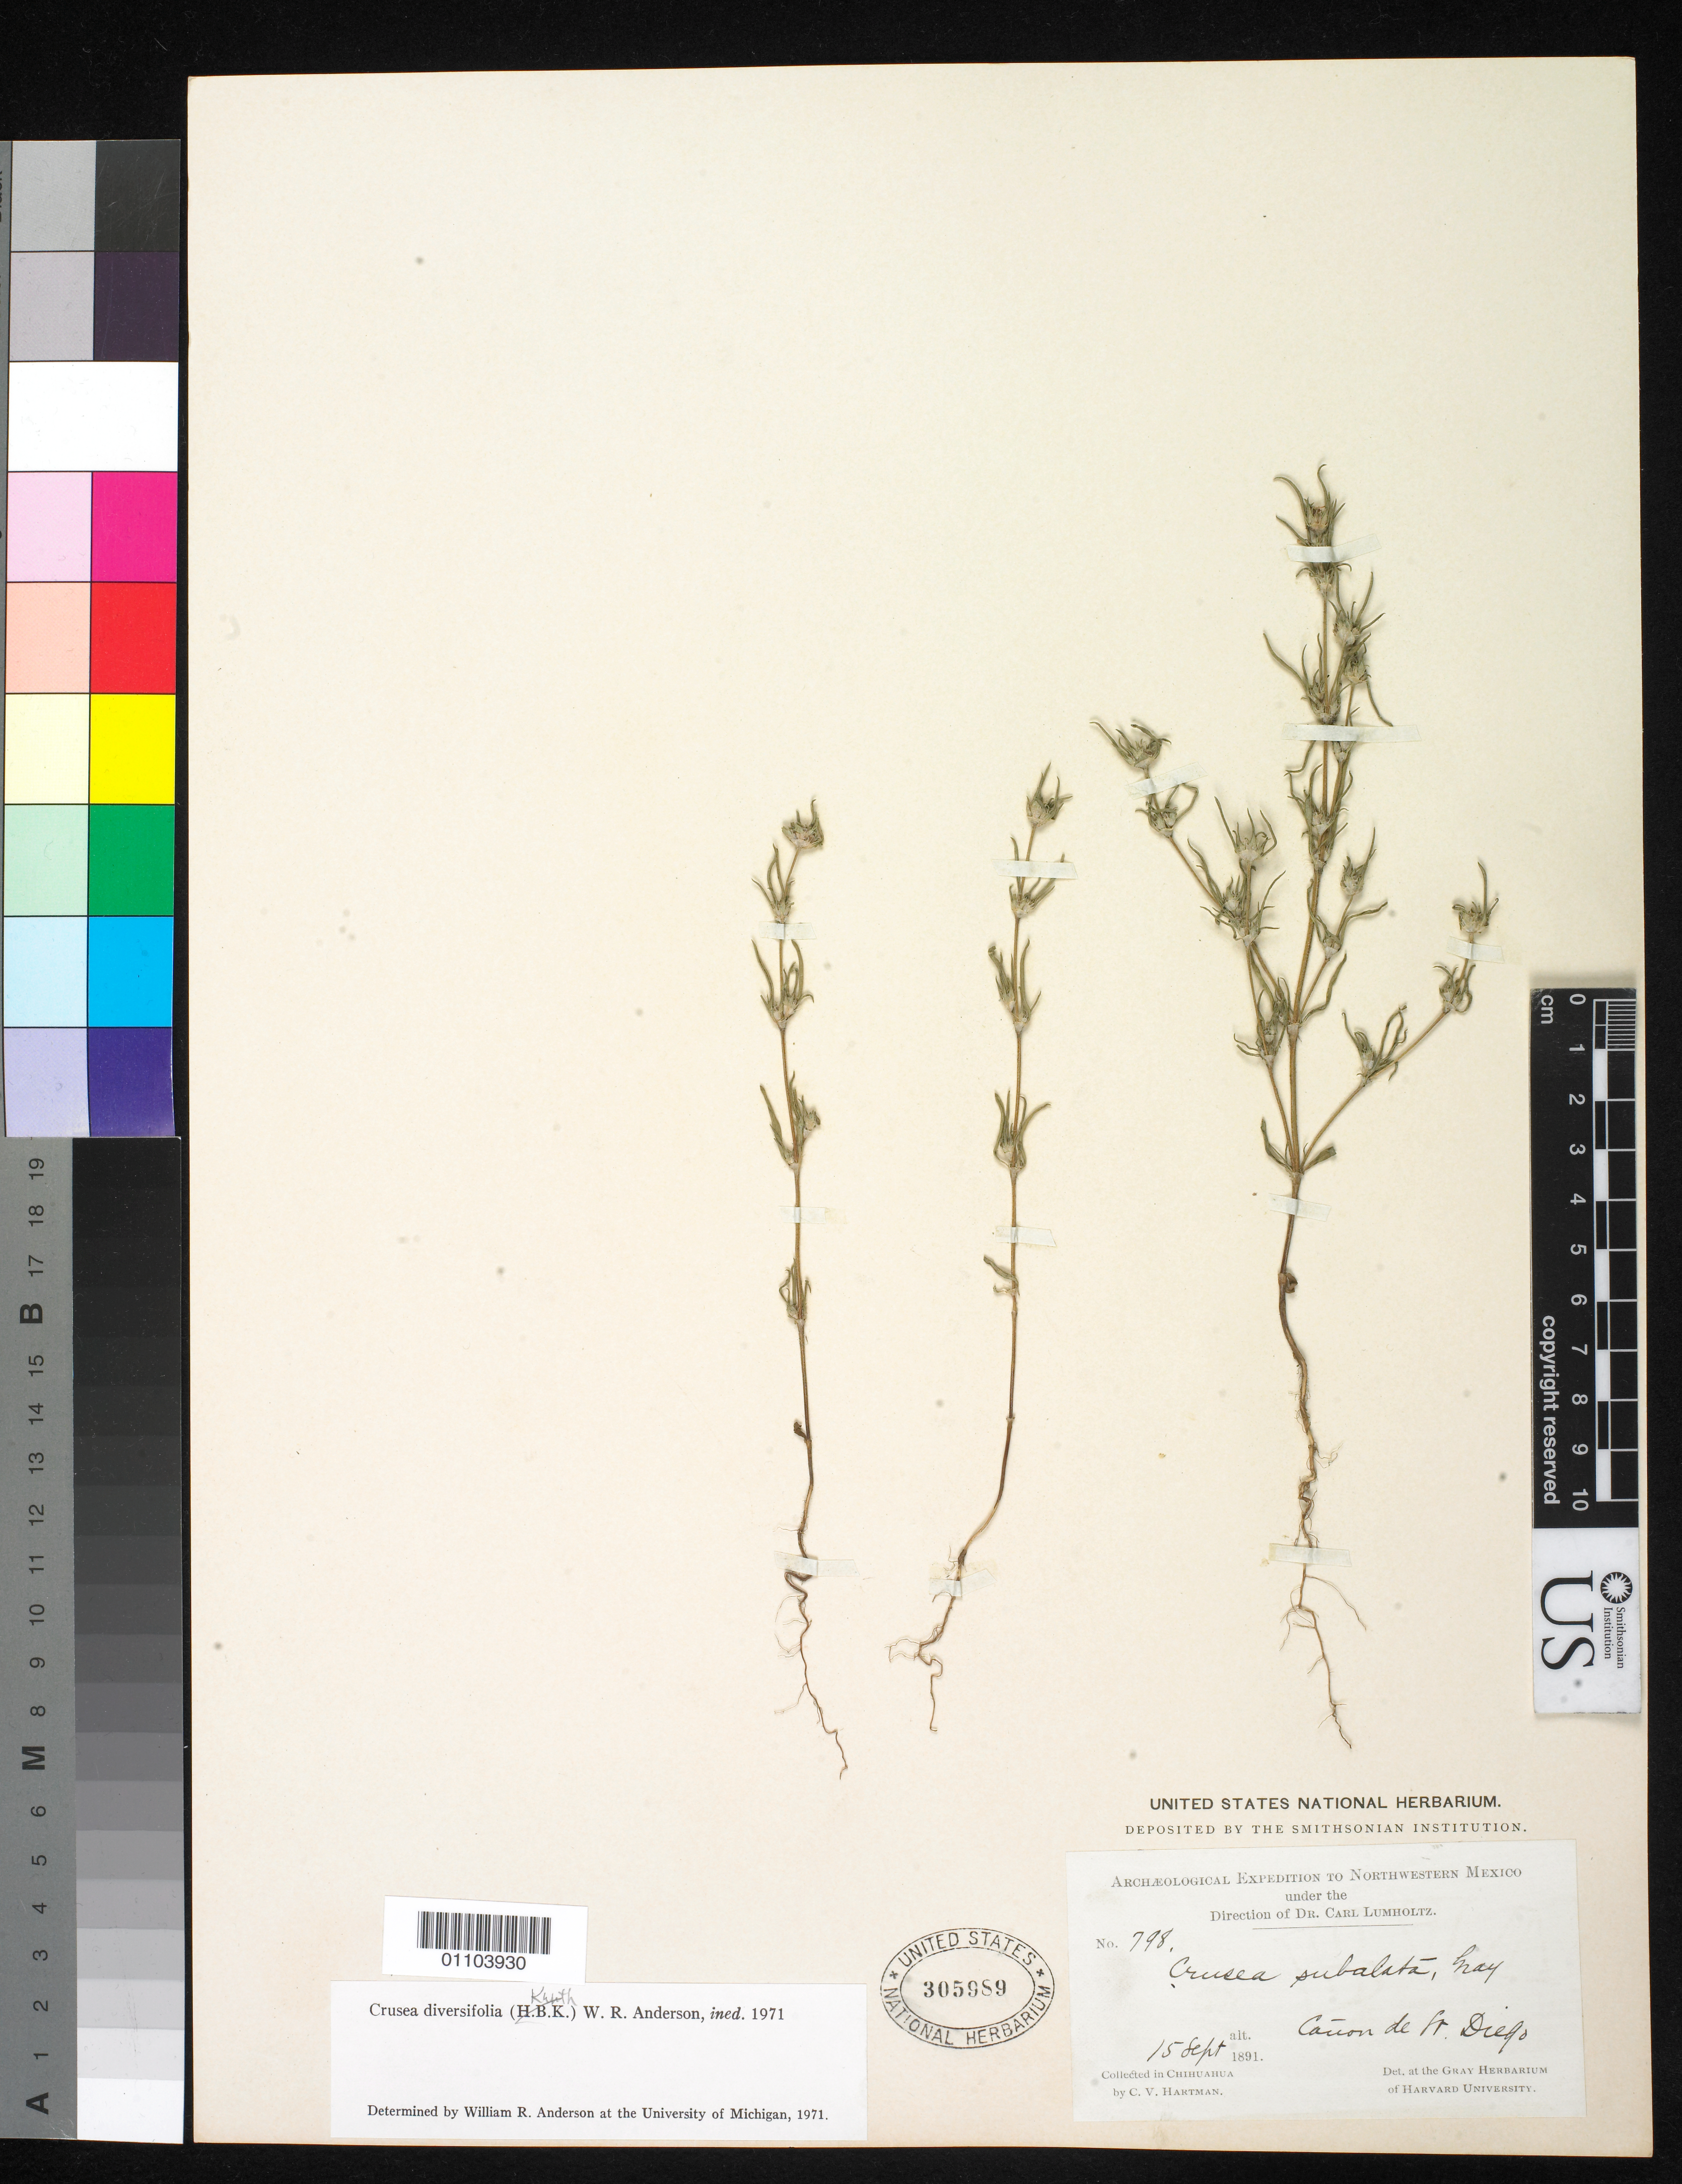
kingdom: Plantae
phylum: Tracheophyta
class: Magnoliopsida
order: Gentianales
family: Rubiaceae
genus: Crusea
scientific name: Crusea diversifolia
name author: (Kunth) W.R. Anderson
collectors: C. V. Hartman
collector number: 798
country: Mexico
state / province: Chihuahua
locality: Canon de Fort Diego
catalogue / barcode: US 305989